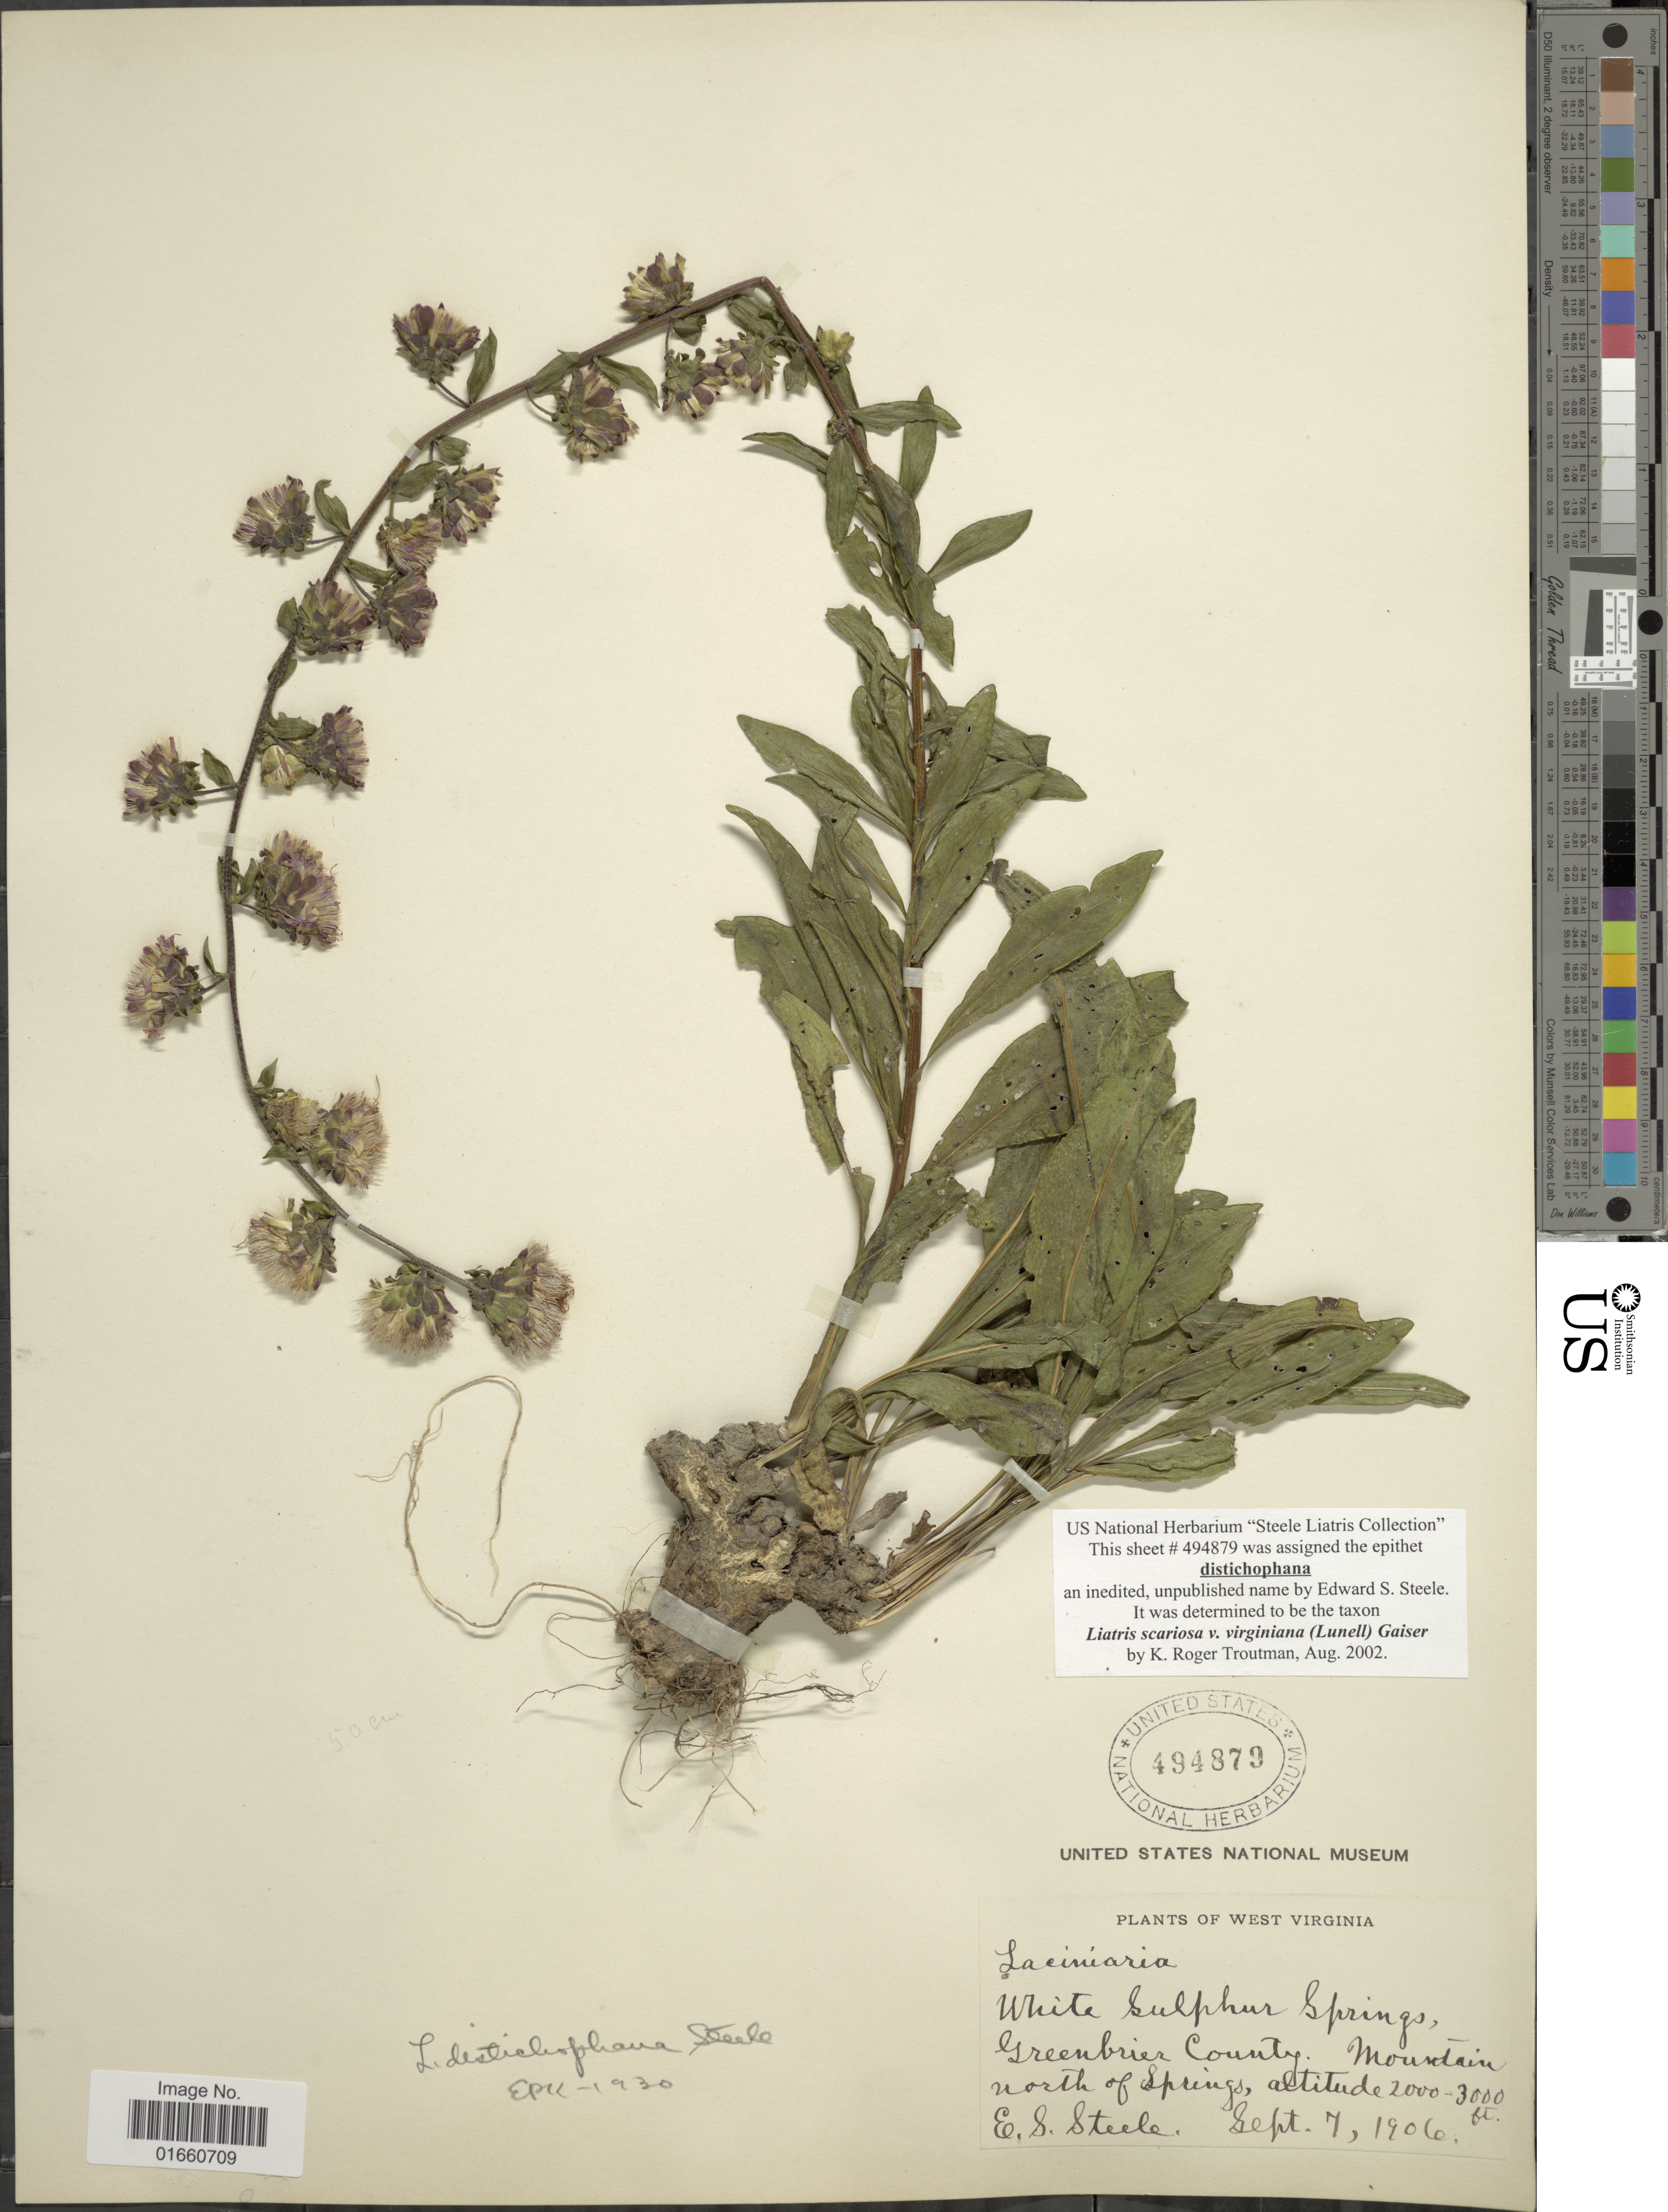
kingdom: Plantae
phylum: Tracheophyta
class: Magnoliopsida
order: Asterales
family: Asteraceae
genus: Liatris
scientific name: Liatris scariosa var. virginiana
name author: (Lunell) Gaiser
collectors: E. Steele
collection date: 1906-09-07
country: United States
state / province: West Virginia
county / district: Greenbrier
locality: White Sulphur Springs, Mountain north of Springs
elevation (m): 610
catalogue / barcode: US 494879